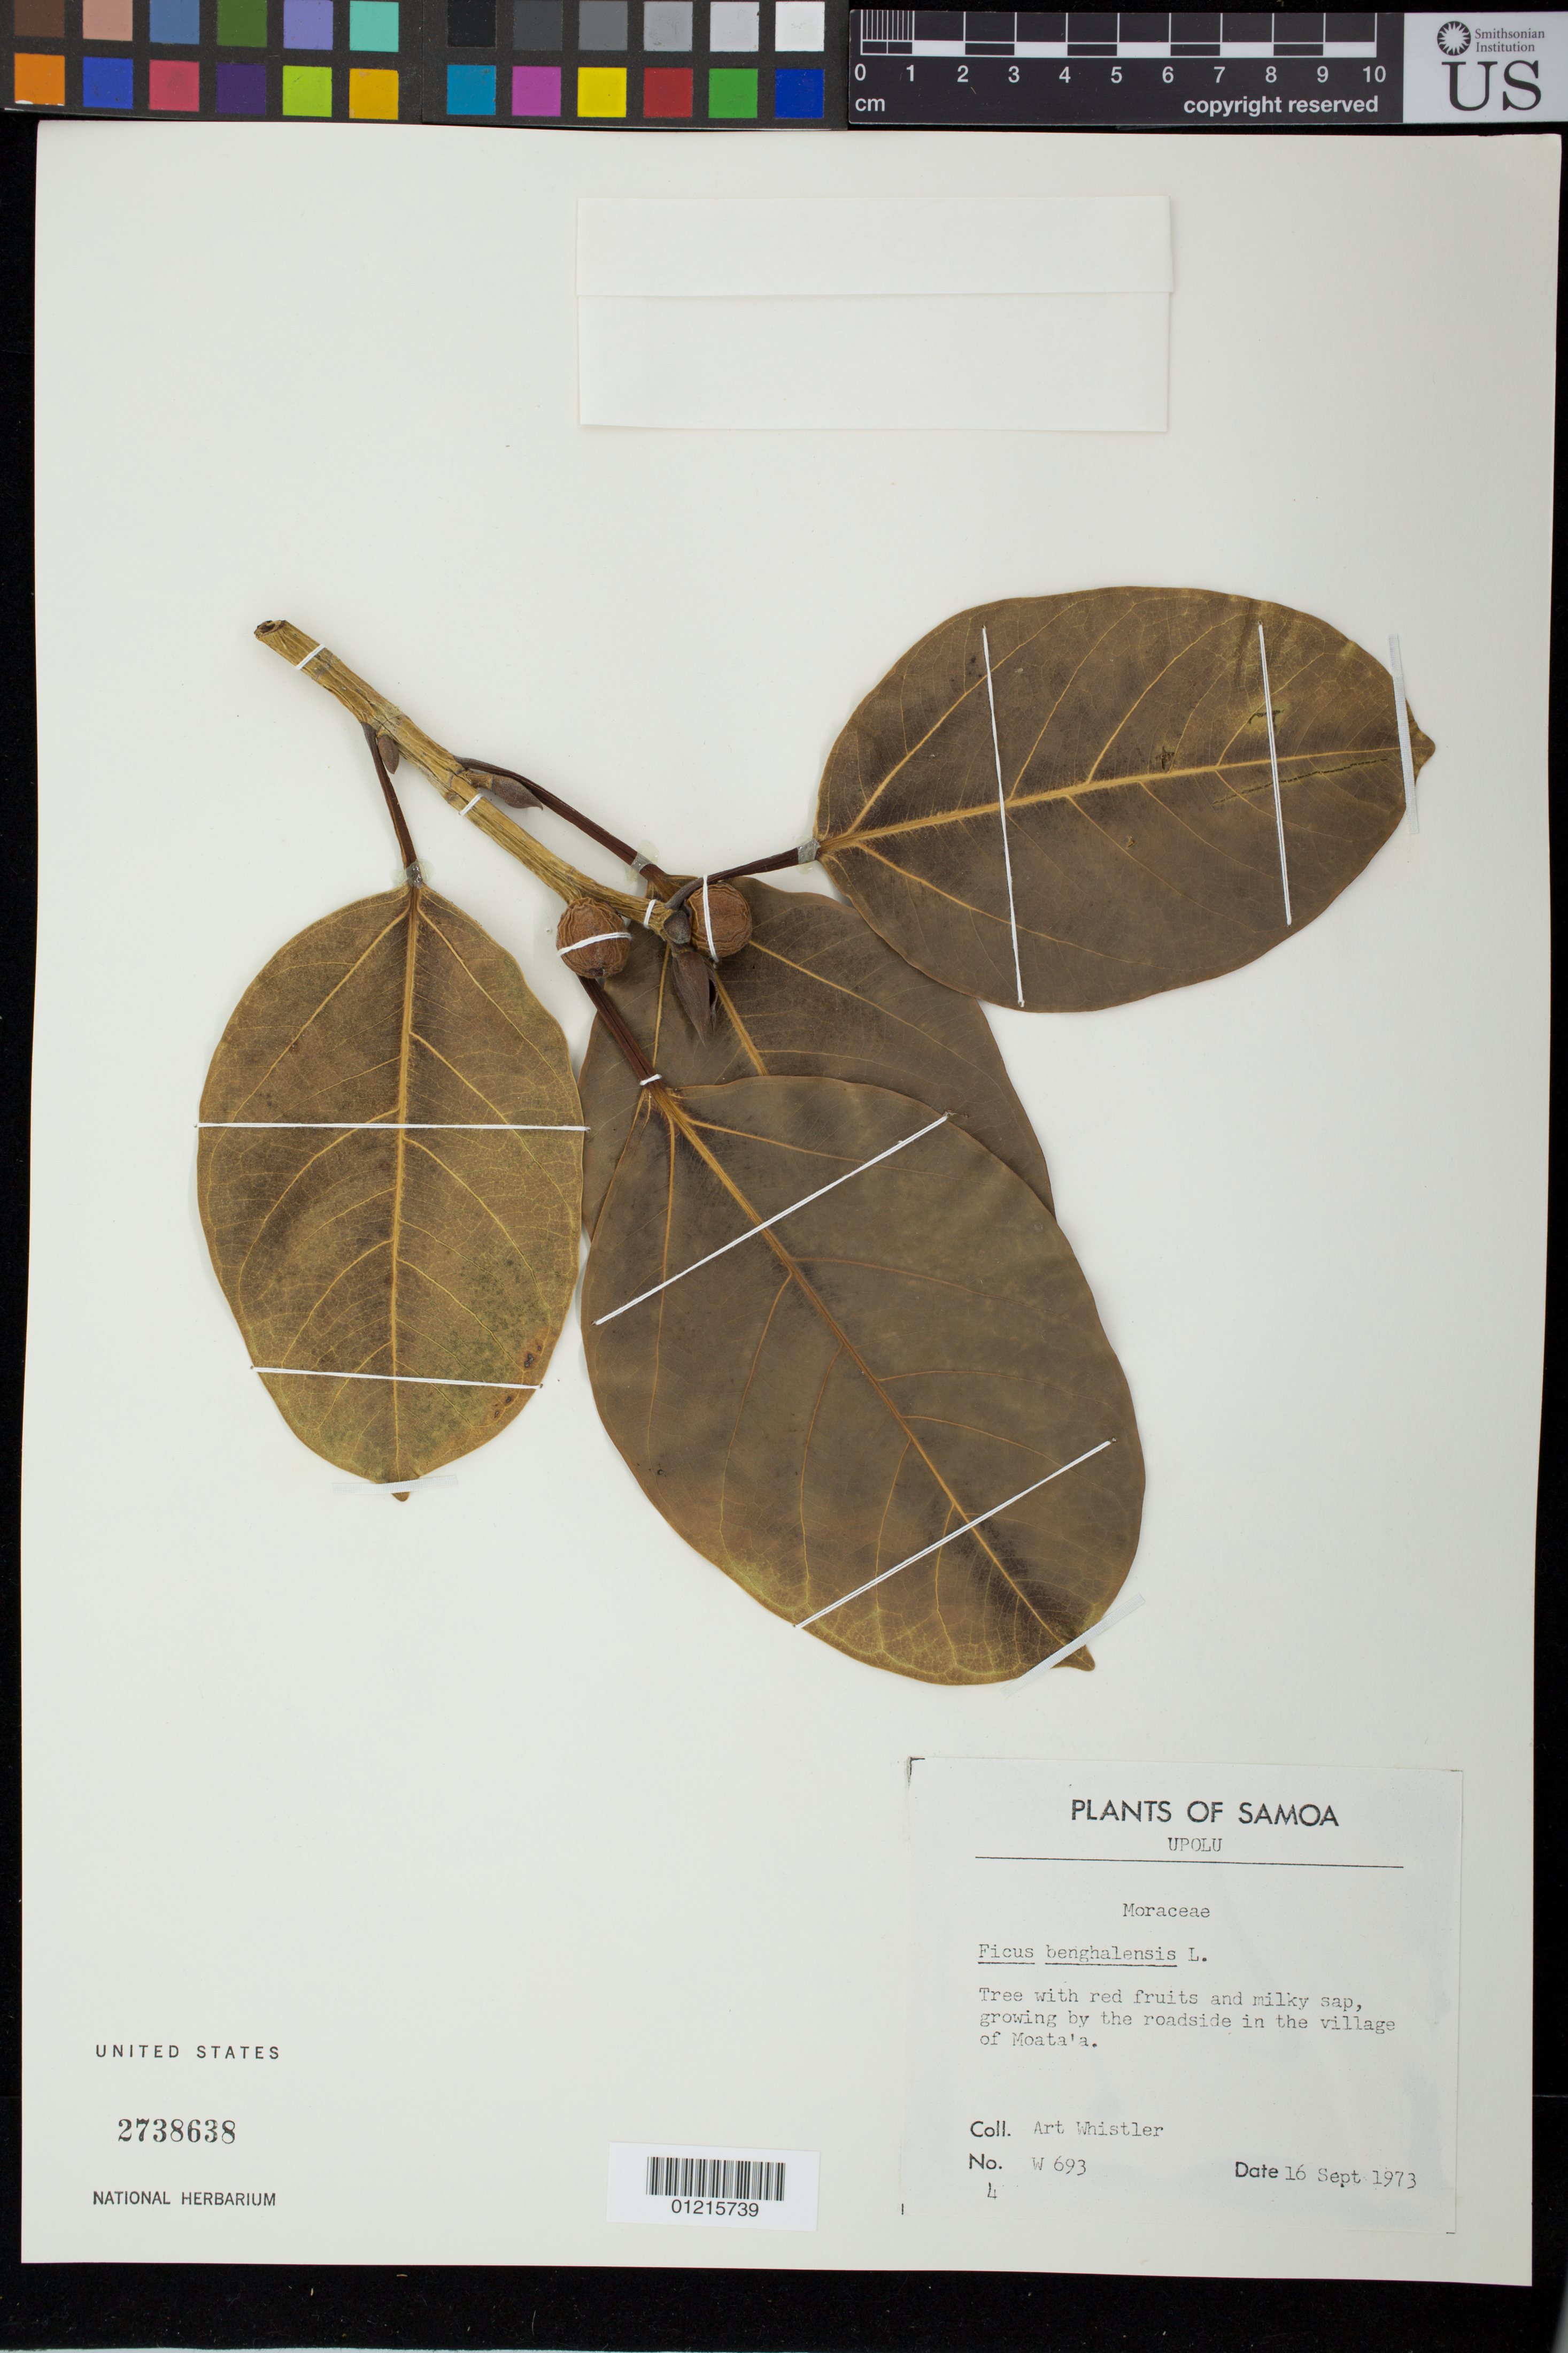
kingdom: Plantae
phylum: Tracheophyta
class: Magnoliopsida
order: Rosales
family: Moraceae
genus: Ficus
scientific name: Ficus benghalensis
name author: L.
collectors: A. Whistler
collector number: W 693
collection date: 1973-09-16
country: Samoa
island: Upolu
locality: by the roadside in the village of Moata'a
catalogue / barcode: US 2738638